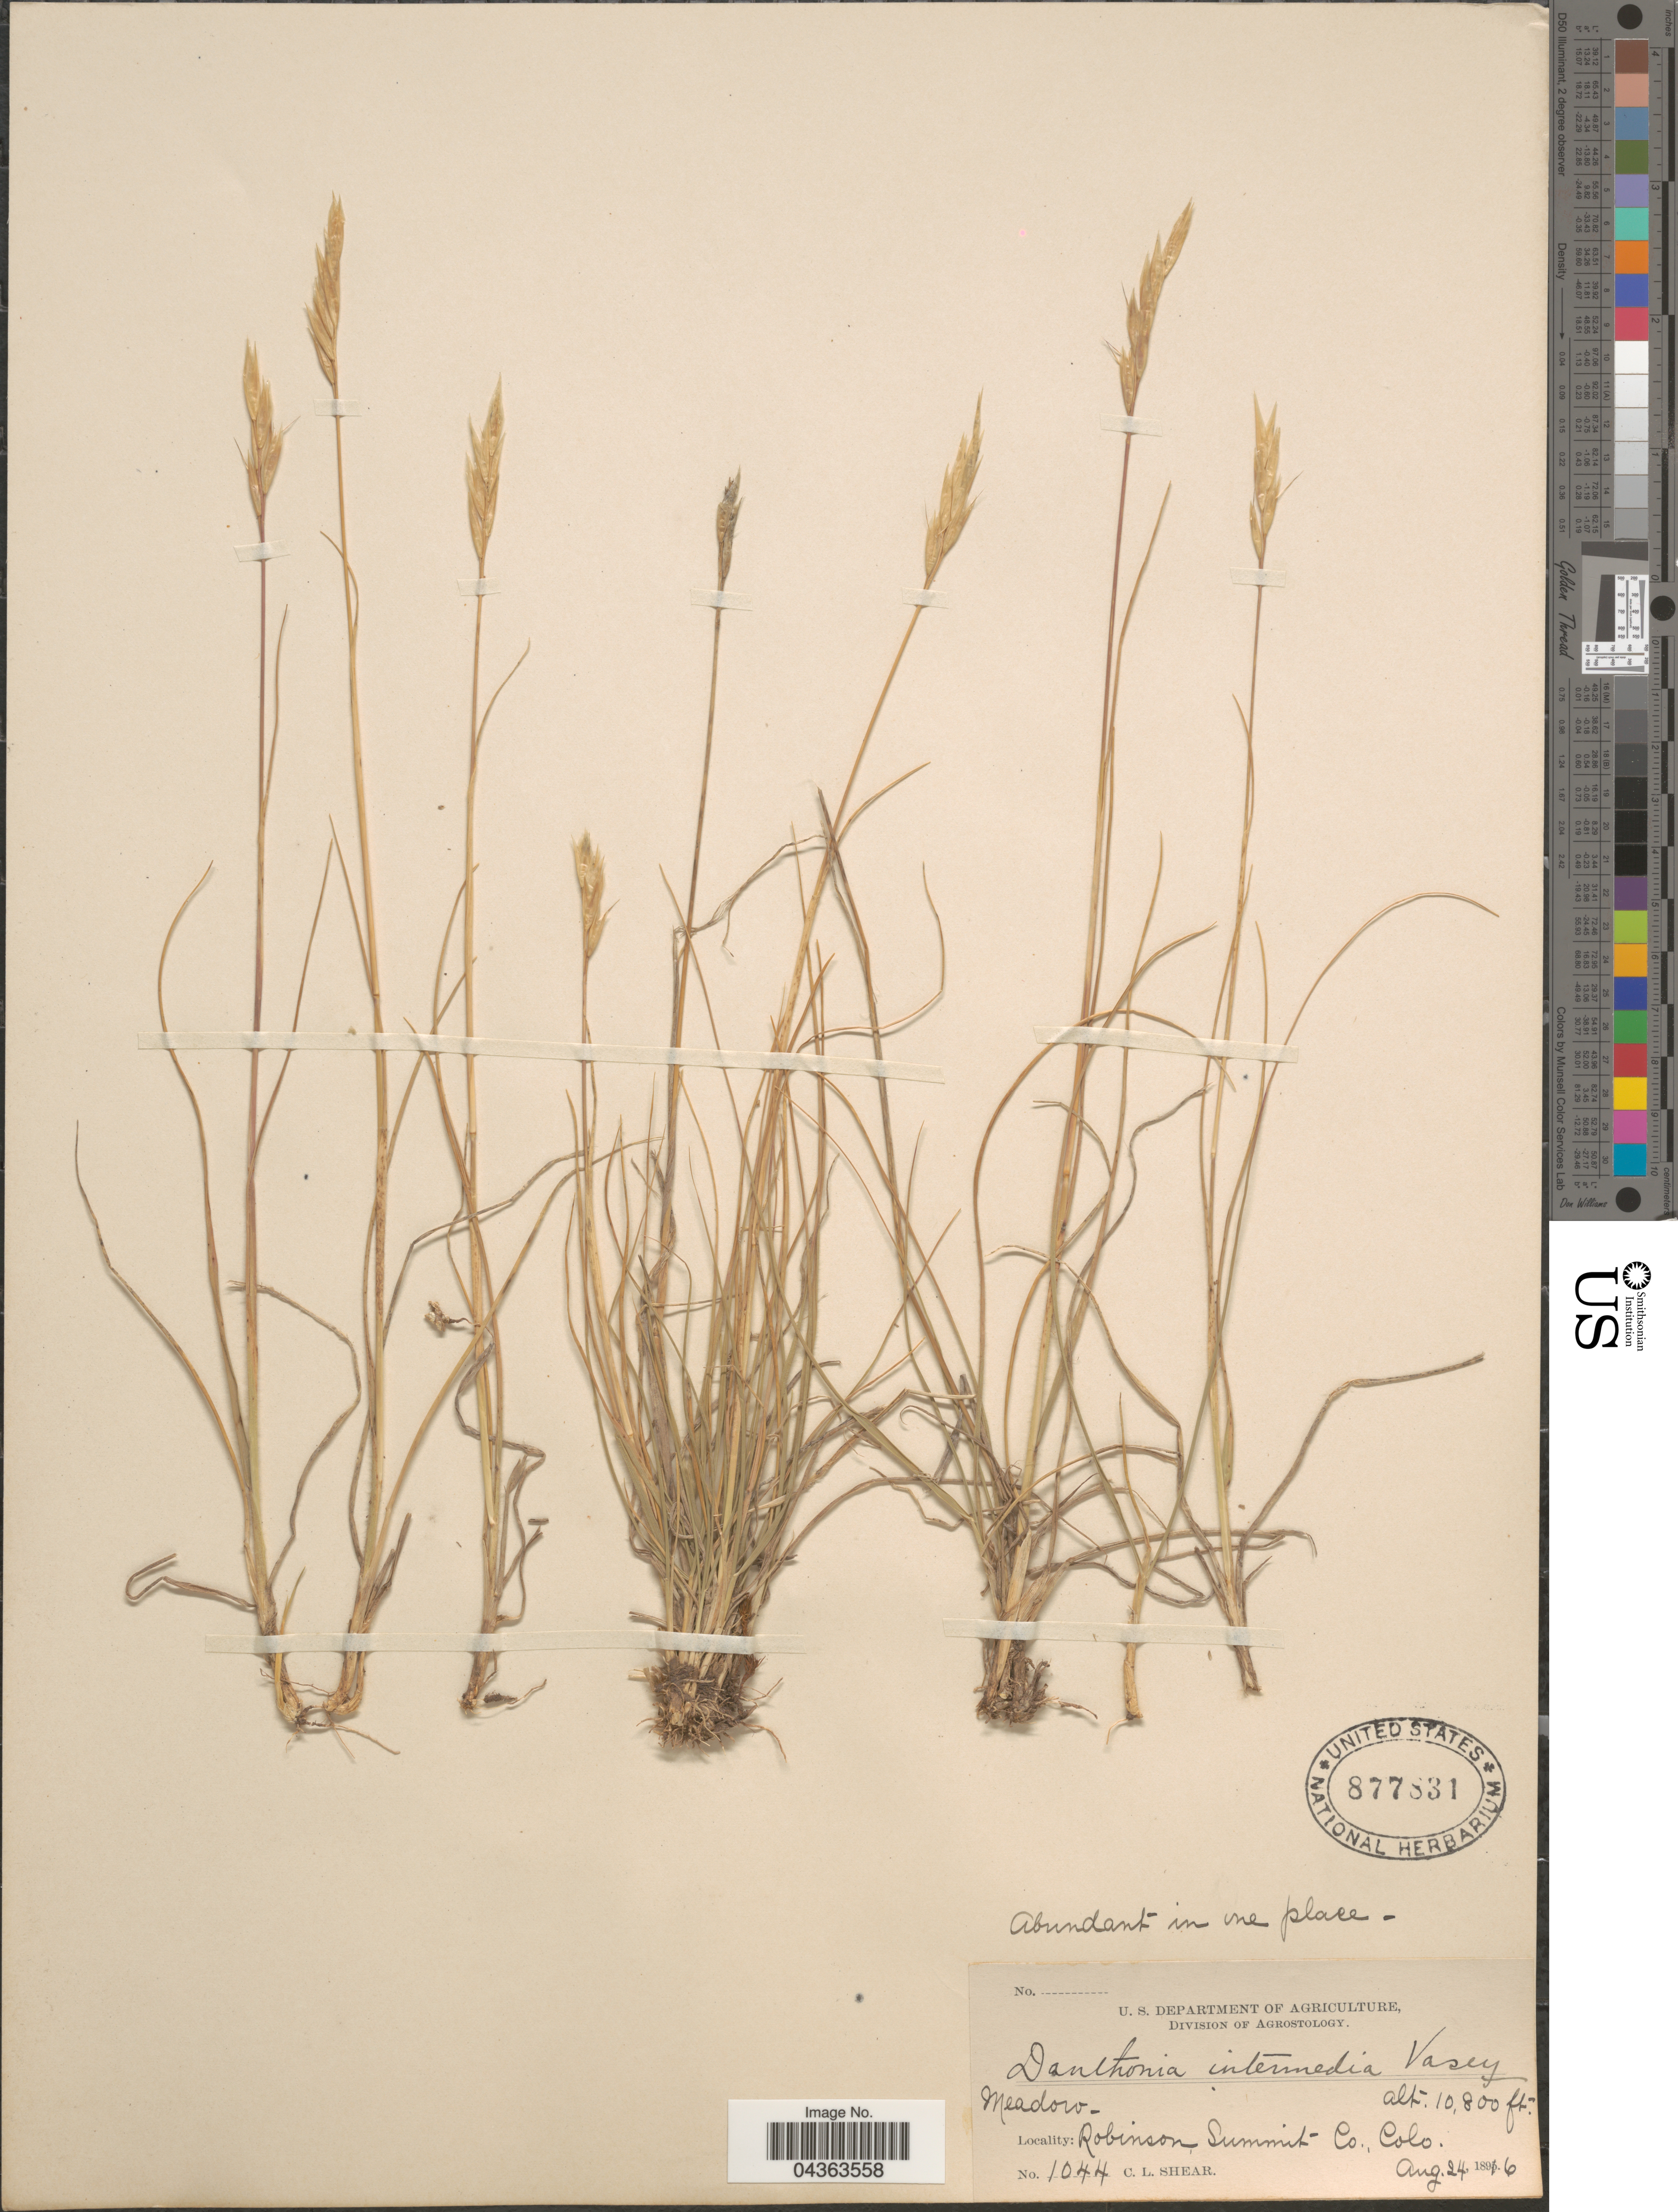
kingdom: Plantae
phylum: Tracheophyta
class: Liliopsida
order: Poales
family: Poaceae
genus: Danthonia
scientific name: Danthonia intermedia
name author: Vasey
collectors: C. L. Shear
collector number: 1044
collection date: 1896-08-24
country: United States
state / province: Colorado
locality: Meadow. Robinson Summit Co.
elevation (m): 3292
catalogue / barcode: US 877831